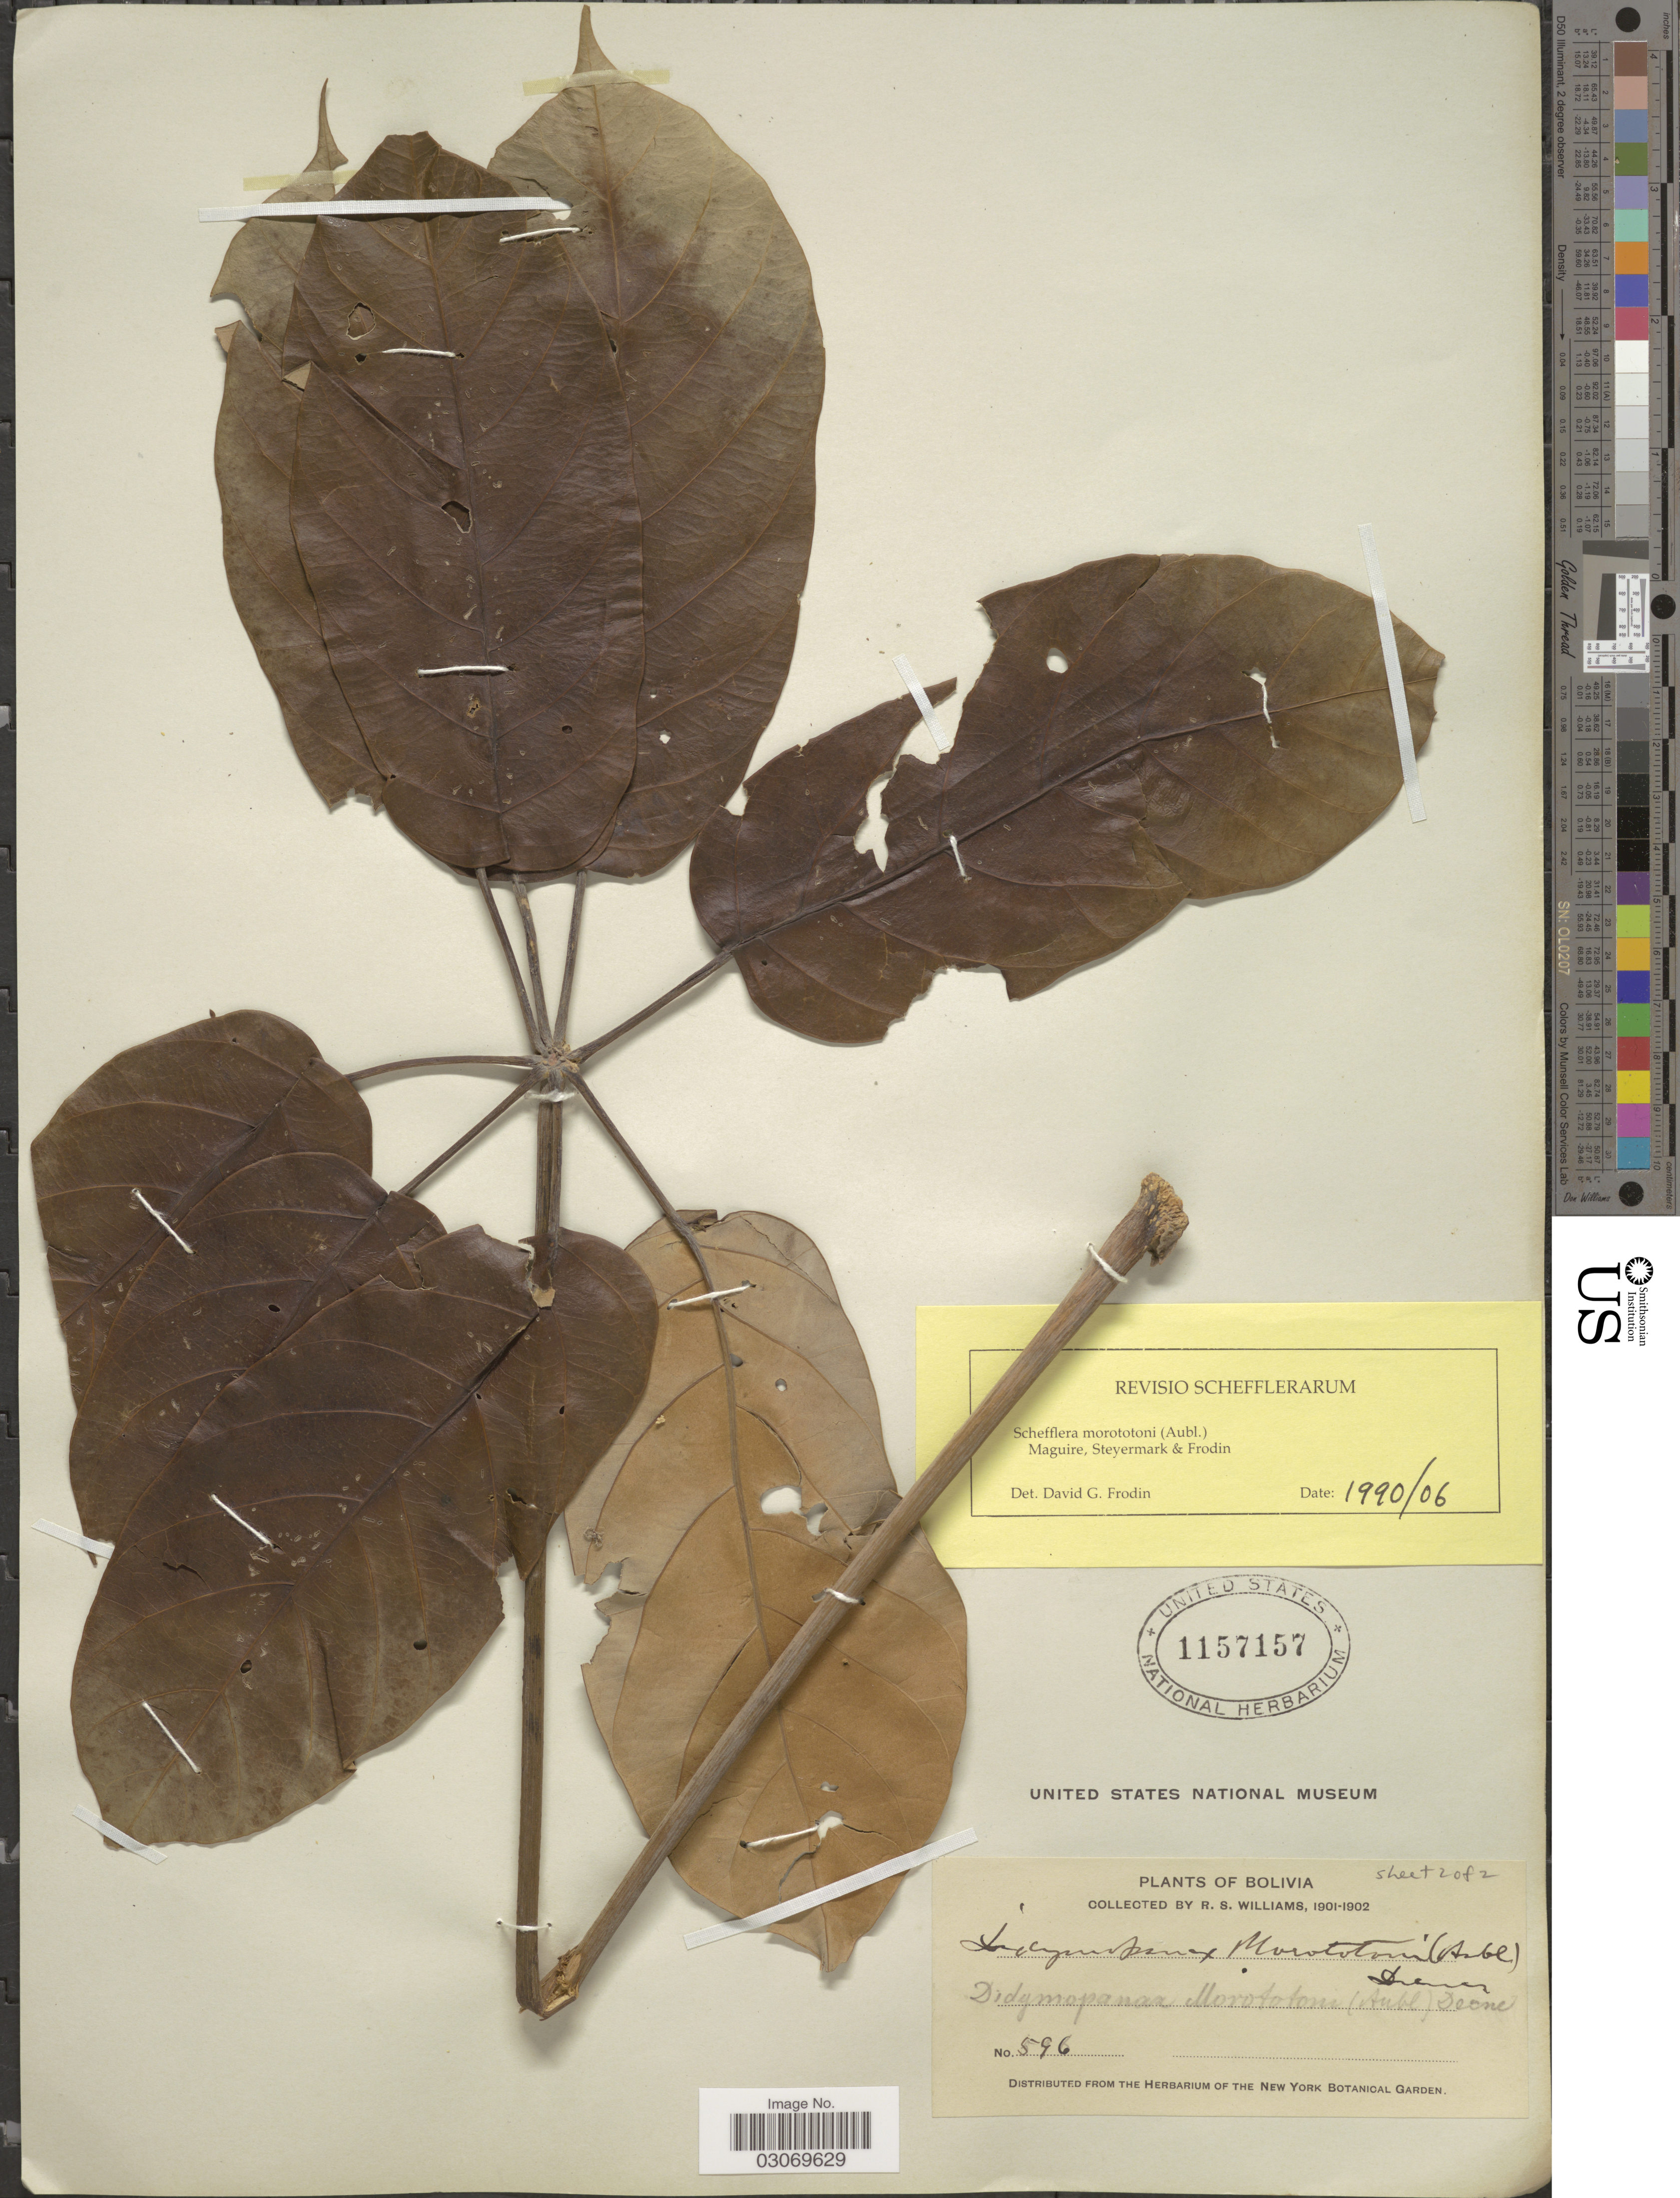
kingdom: Plantae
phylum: Tracheophyta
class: Magnoliopsida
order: Apiales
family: Araliaceae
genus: Schefflera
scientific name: Schefflera morototoni (Aubl.) Maguire, Steyerm. & Frodin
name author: (Aubl.) Maguire et al.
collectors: R. William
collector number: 596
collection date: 1901/1902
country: Bolivia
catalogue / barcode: US 1157157